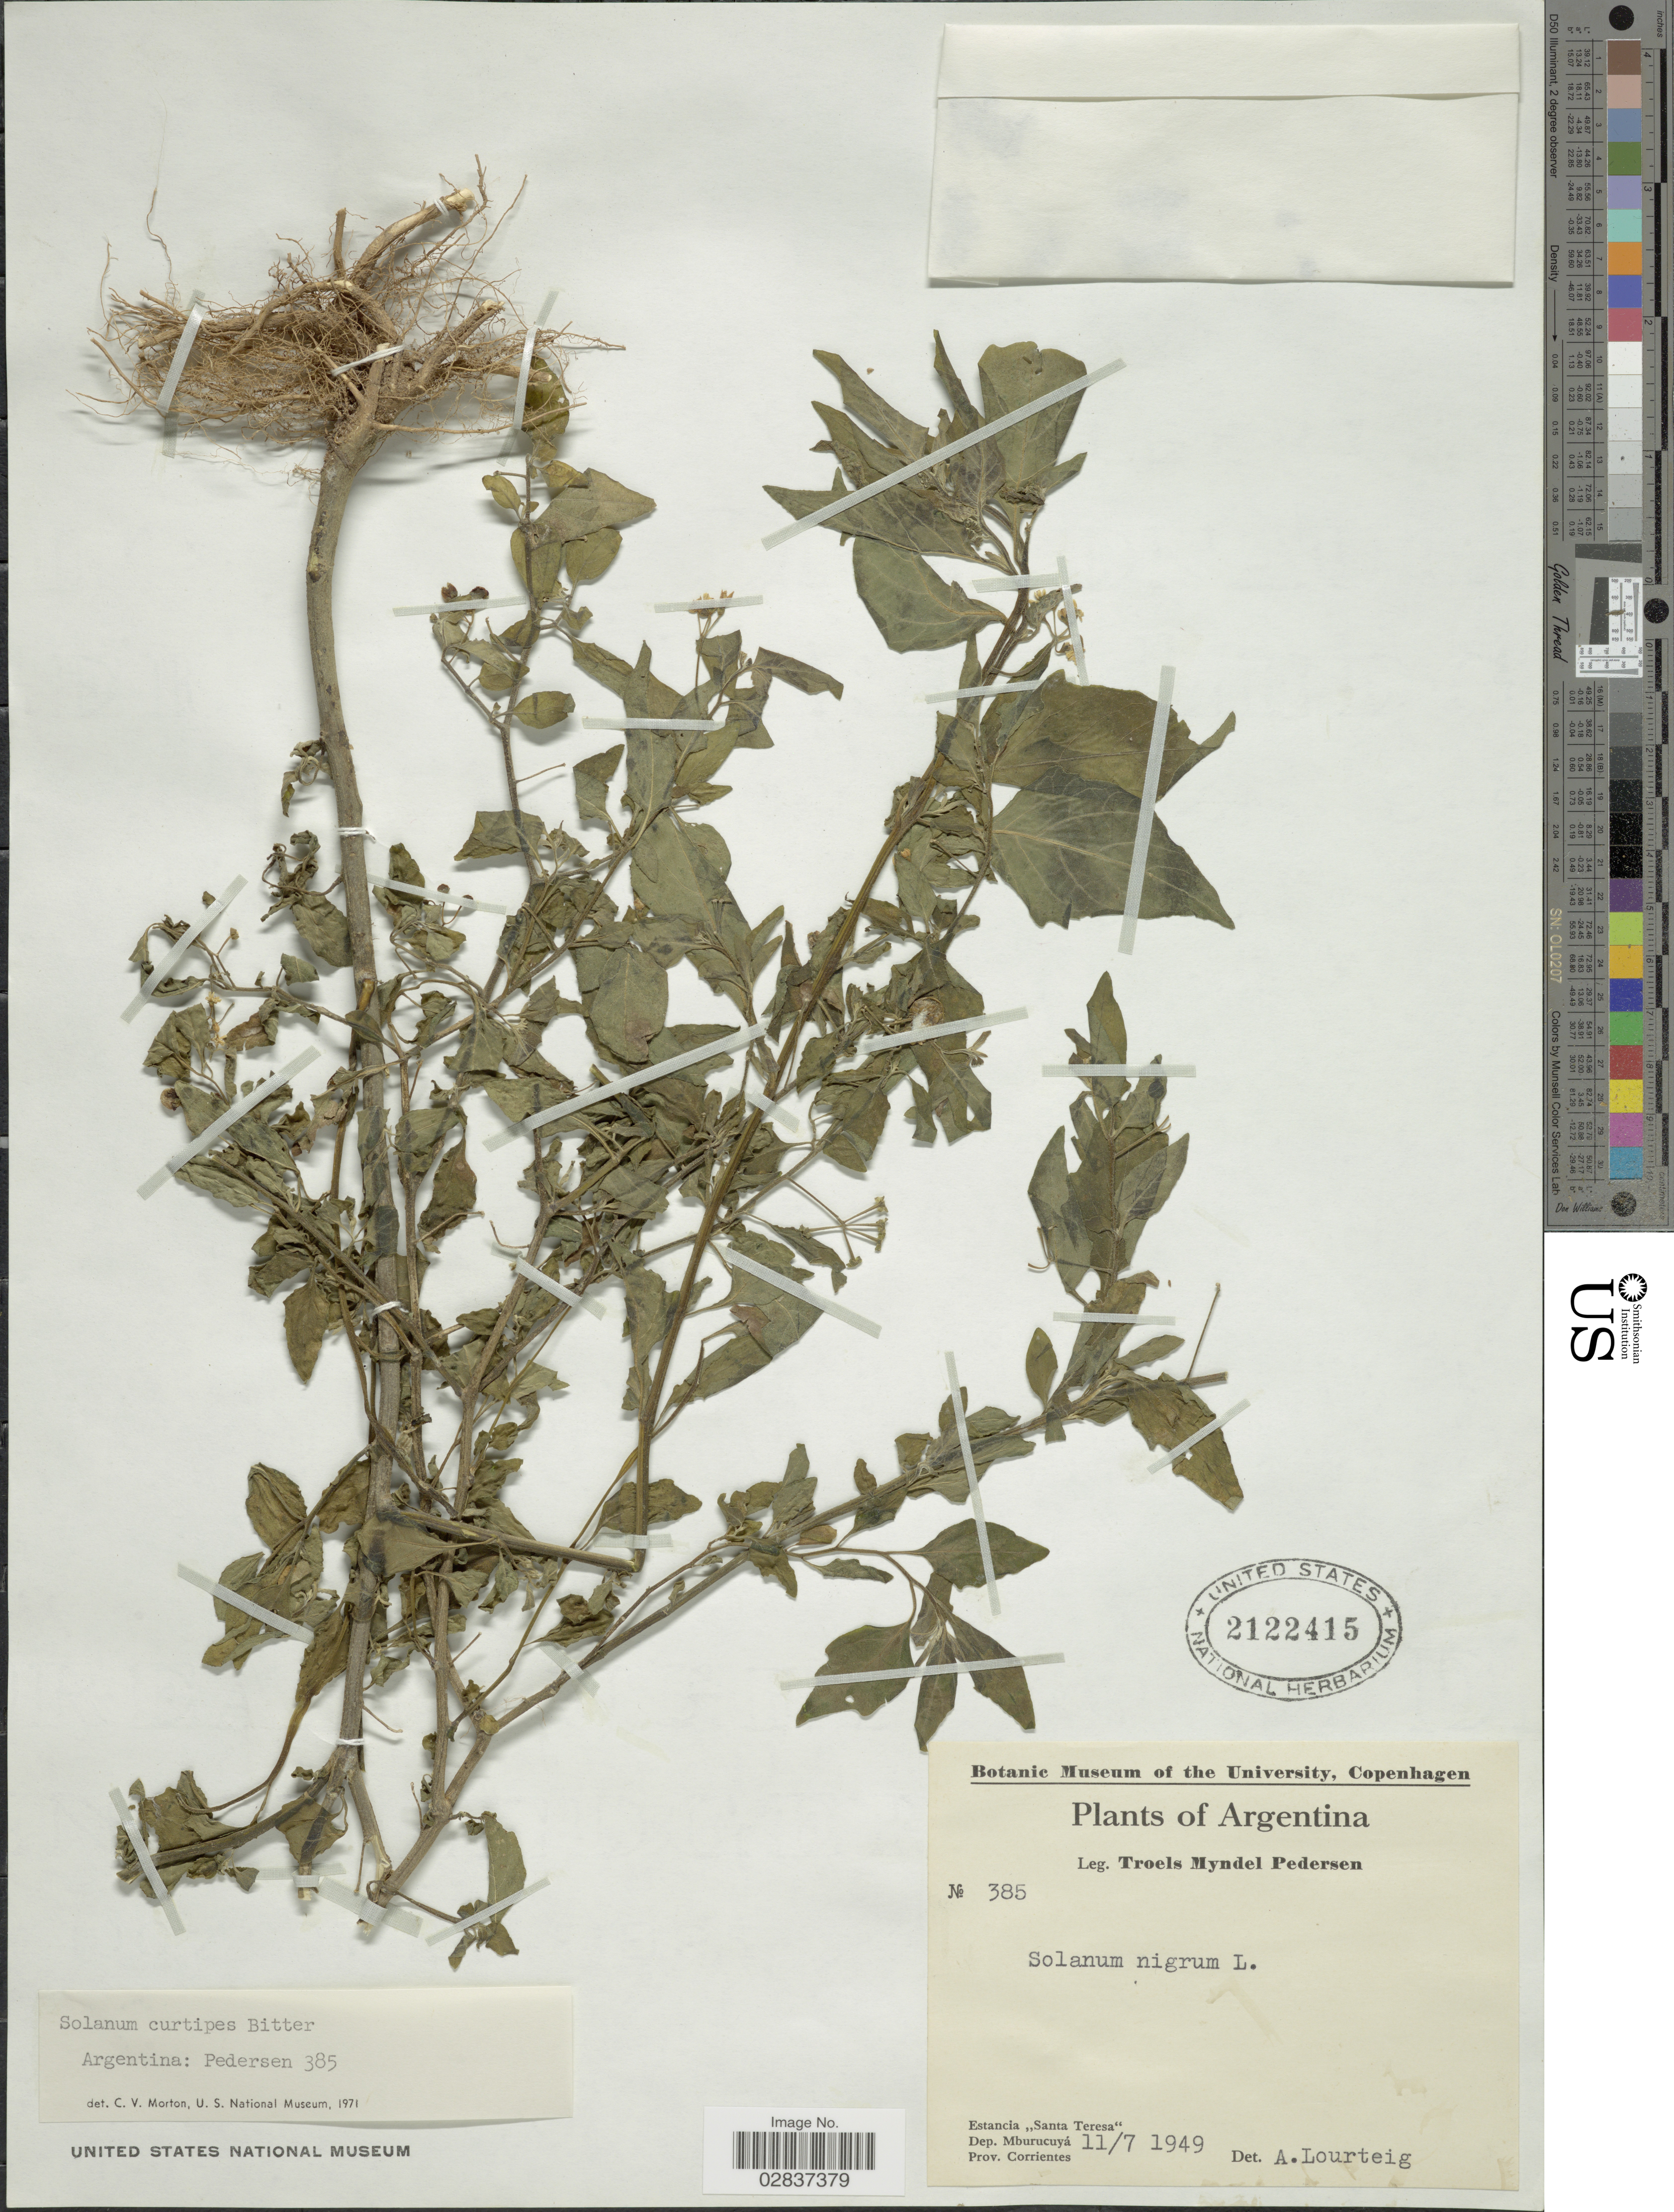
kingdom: Plantae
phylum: Tracheophyta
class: Magnoliopsida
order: Solanales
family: Solanaceae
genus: Solanum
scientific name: Solanum curtipes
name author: Bitter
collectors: T. Pederson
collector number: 385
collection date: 1949-07-11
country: Argentina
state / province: Corrientes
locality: Estancia "Santa Teresa", Dep. Mburucuyá, Prov. Corrientes.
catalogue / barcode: US 2122415